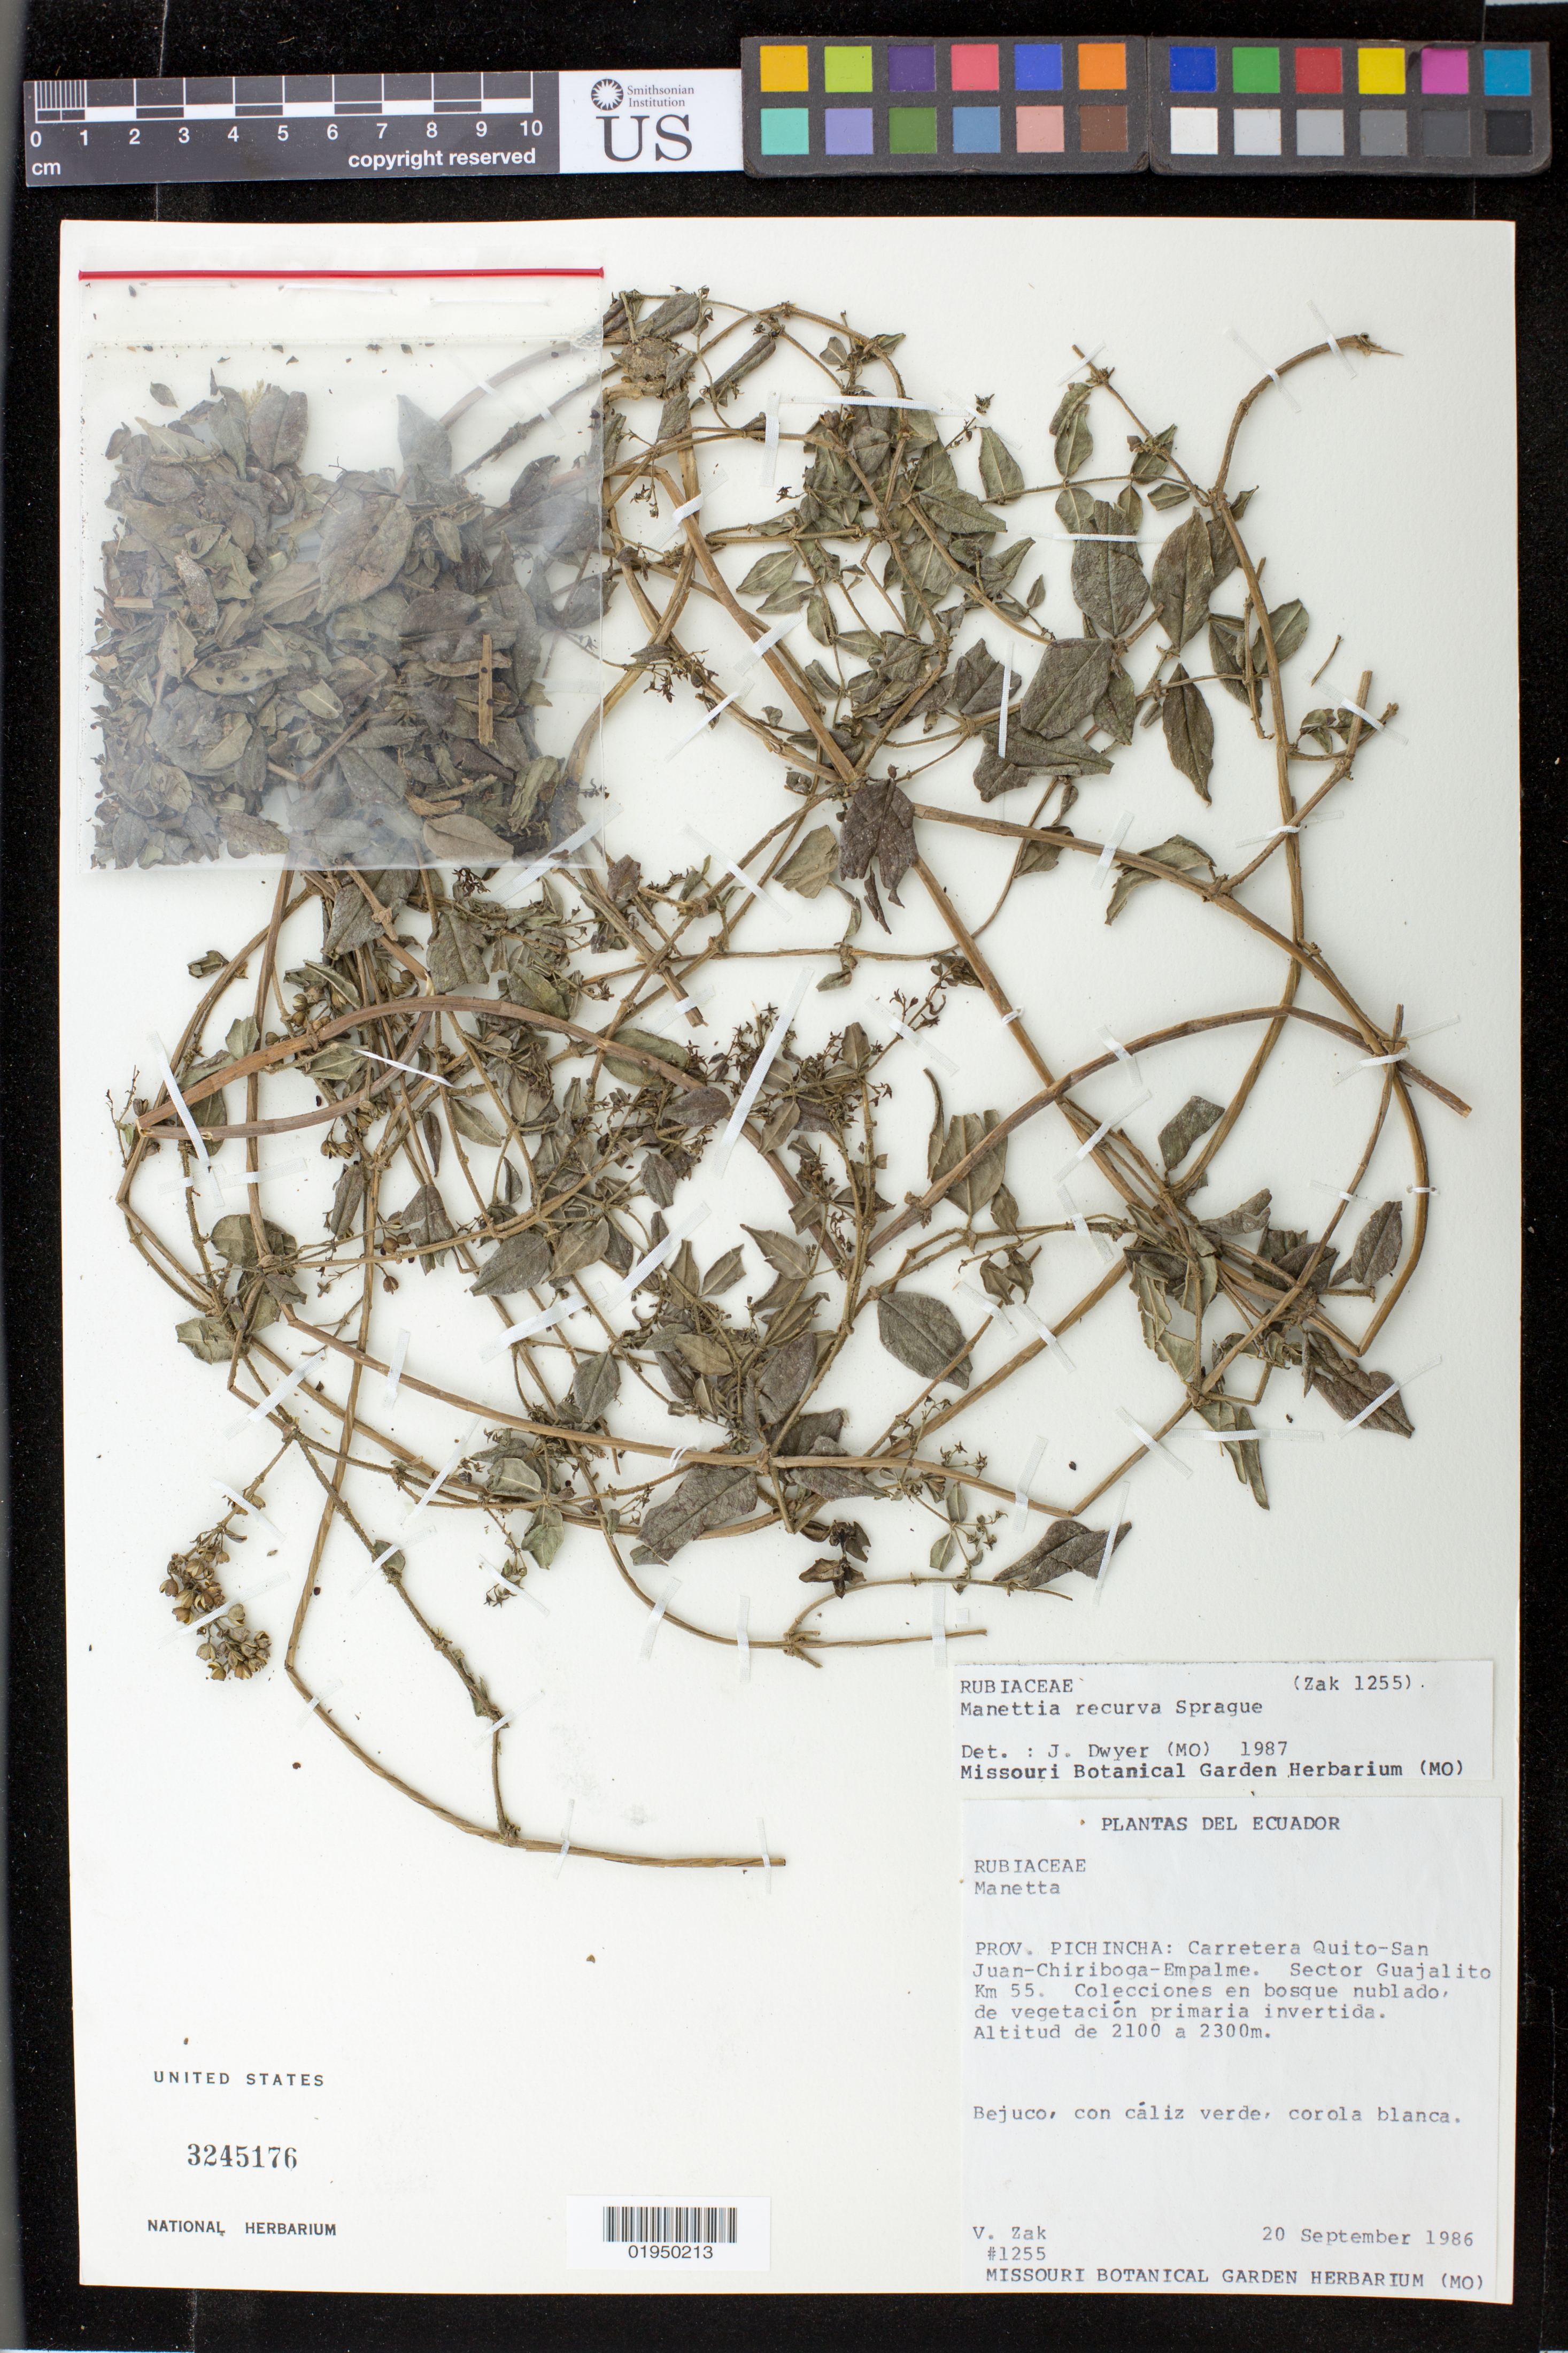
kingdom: Plantae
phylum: Tracheophyta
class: Magnoliopsida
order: Gentianales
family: Rubiaceae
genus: Manettia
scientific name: Manettia recurva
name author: Sprague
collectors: V. Zak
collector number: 1255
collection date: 1986-09-20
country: Ecuador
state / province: Pichincha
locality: Carretera Quito-San Juan-Chiriboga-Empalme. Sector Guajalito Km 55.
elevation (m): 2100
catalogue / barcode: US 3245176